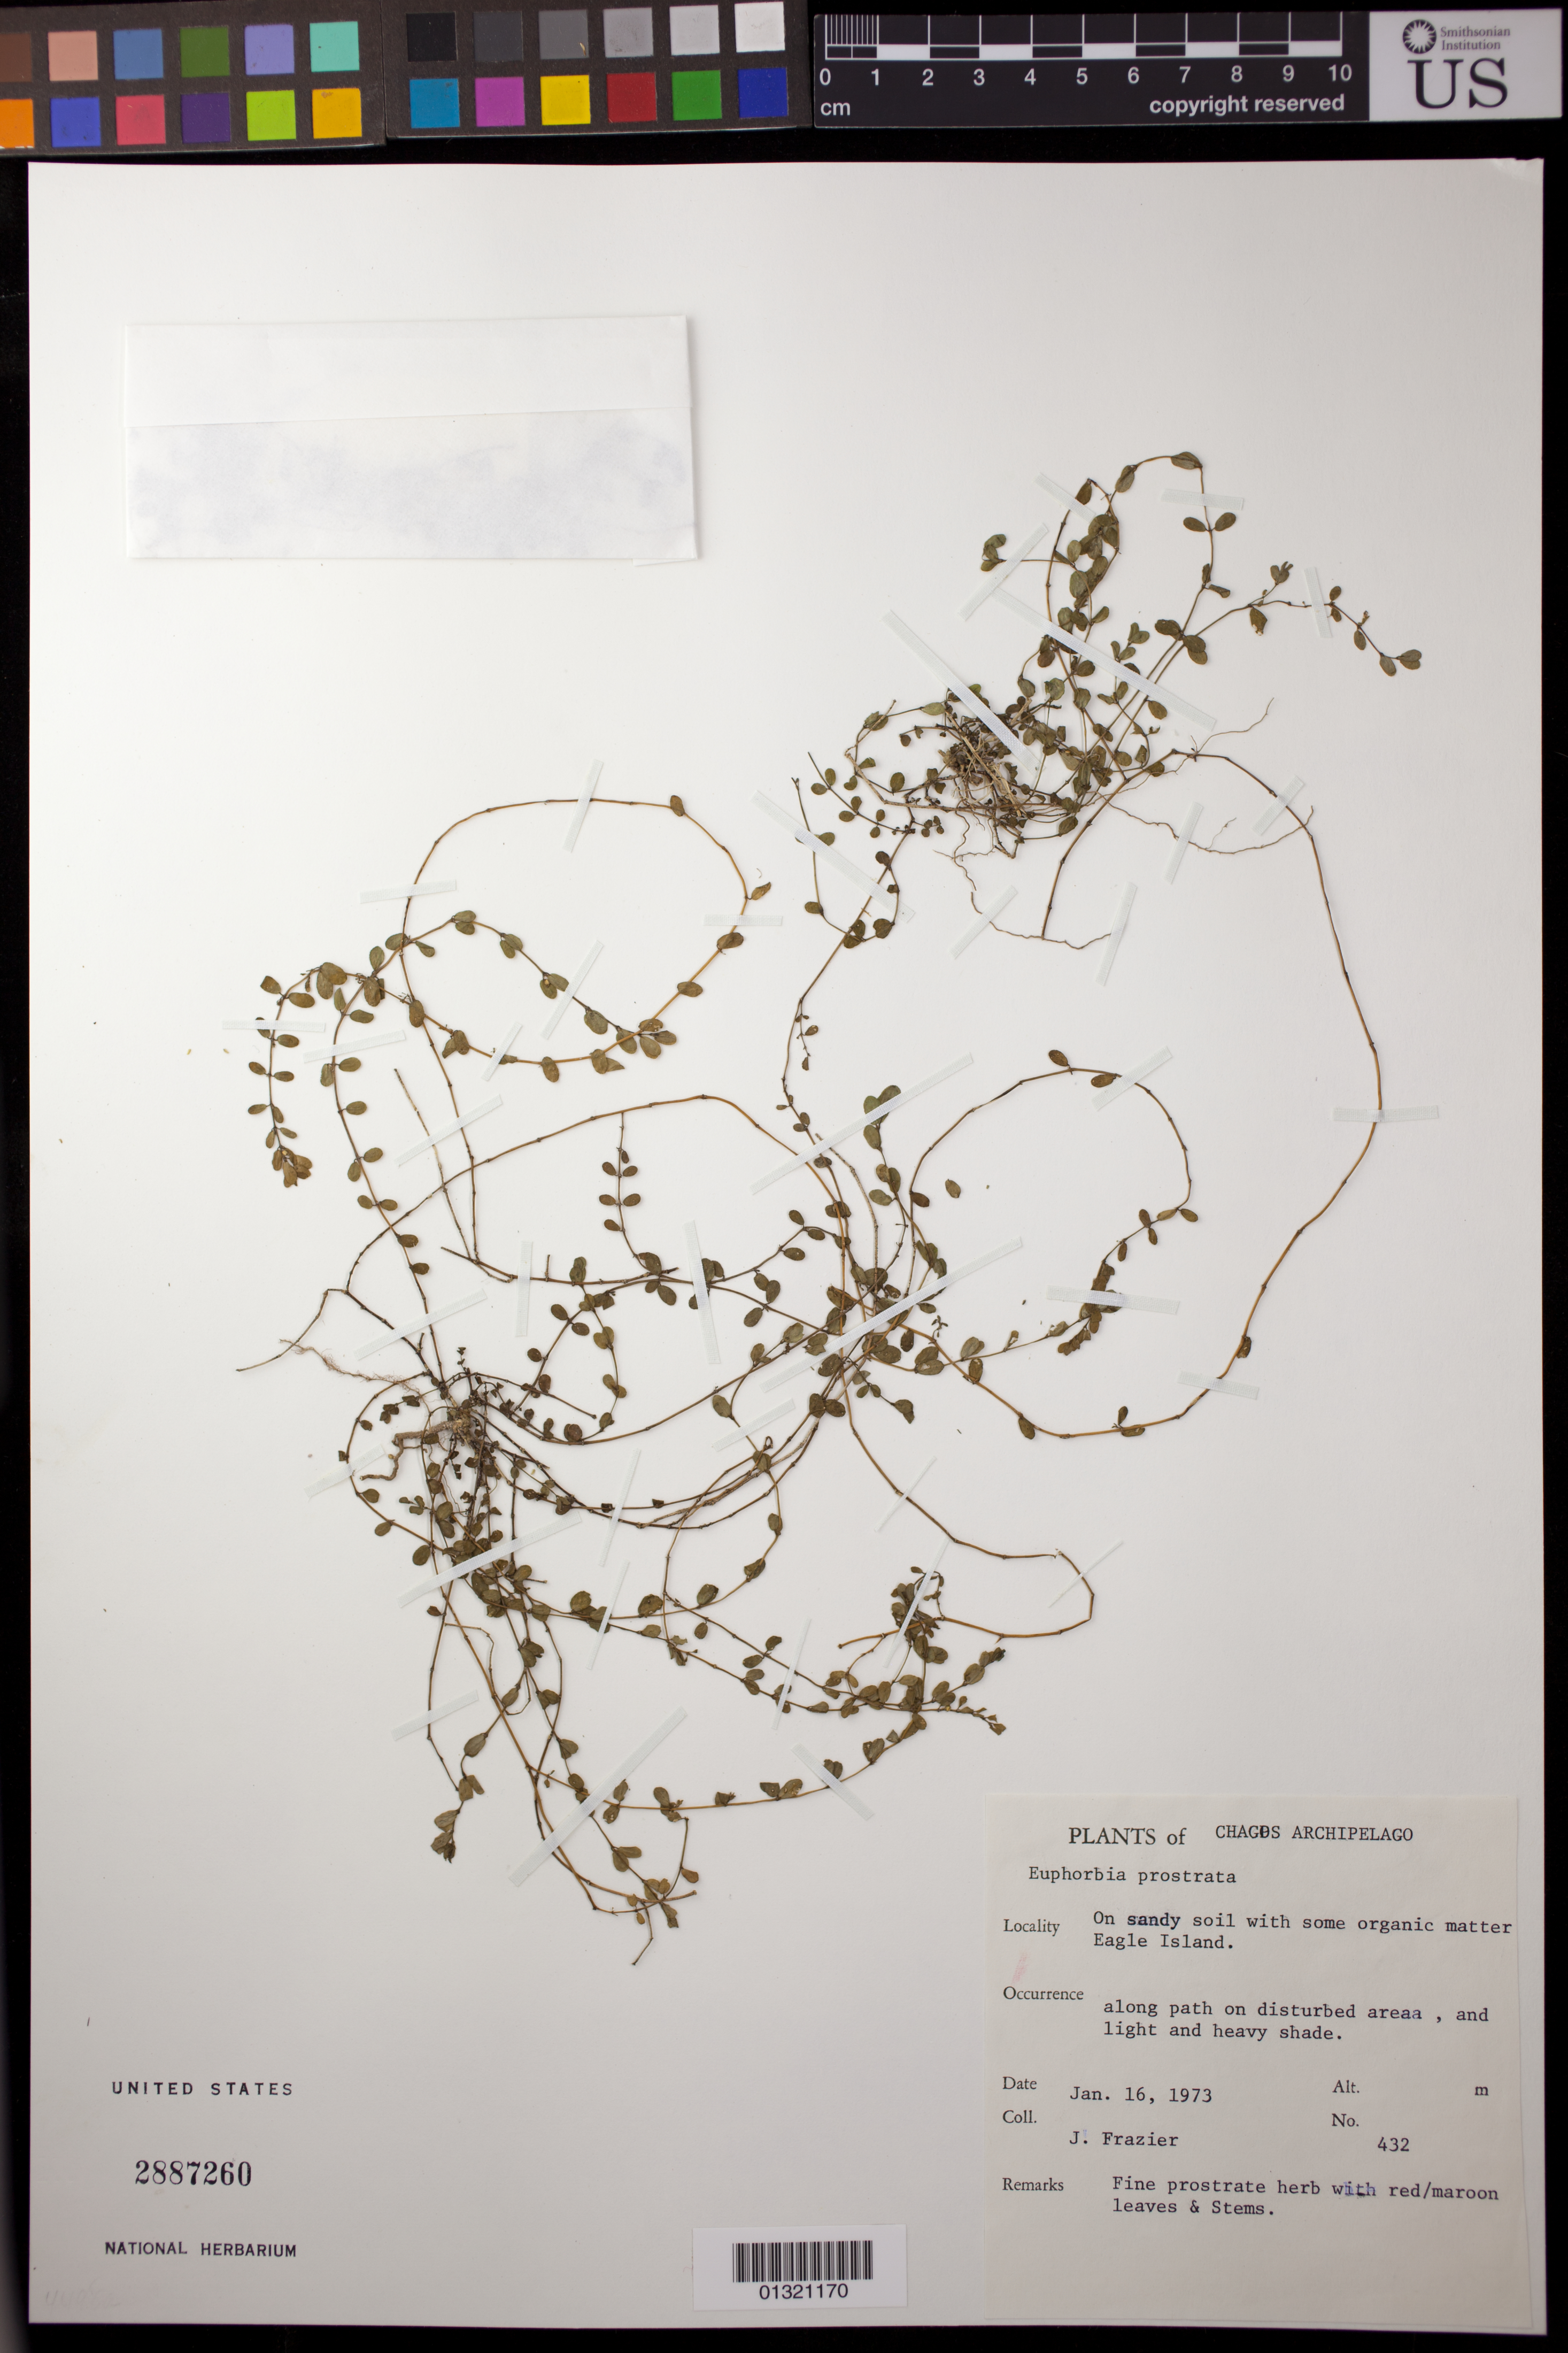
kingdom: Plantae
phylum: Tracheophyta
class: Magnoliopsida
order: Malpighiales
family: Euphorbiaceae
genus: Euphorbia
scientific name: Euphorbia thymifolia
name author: L.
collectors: J. Frazier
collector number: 432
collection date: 1973-01-16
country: British Indian Ocean Territory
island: Eagle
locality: Chagos Archipelago, Eagle Island.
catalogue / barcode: US 2887260